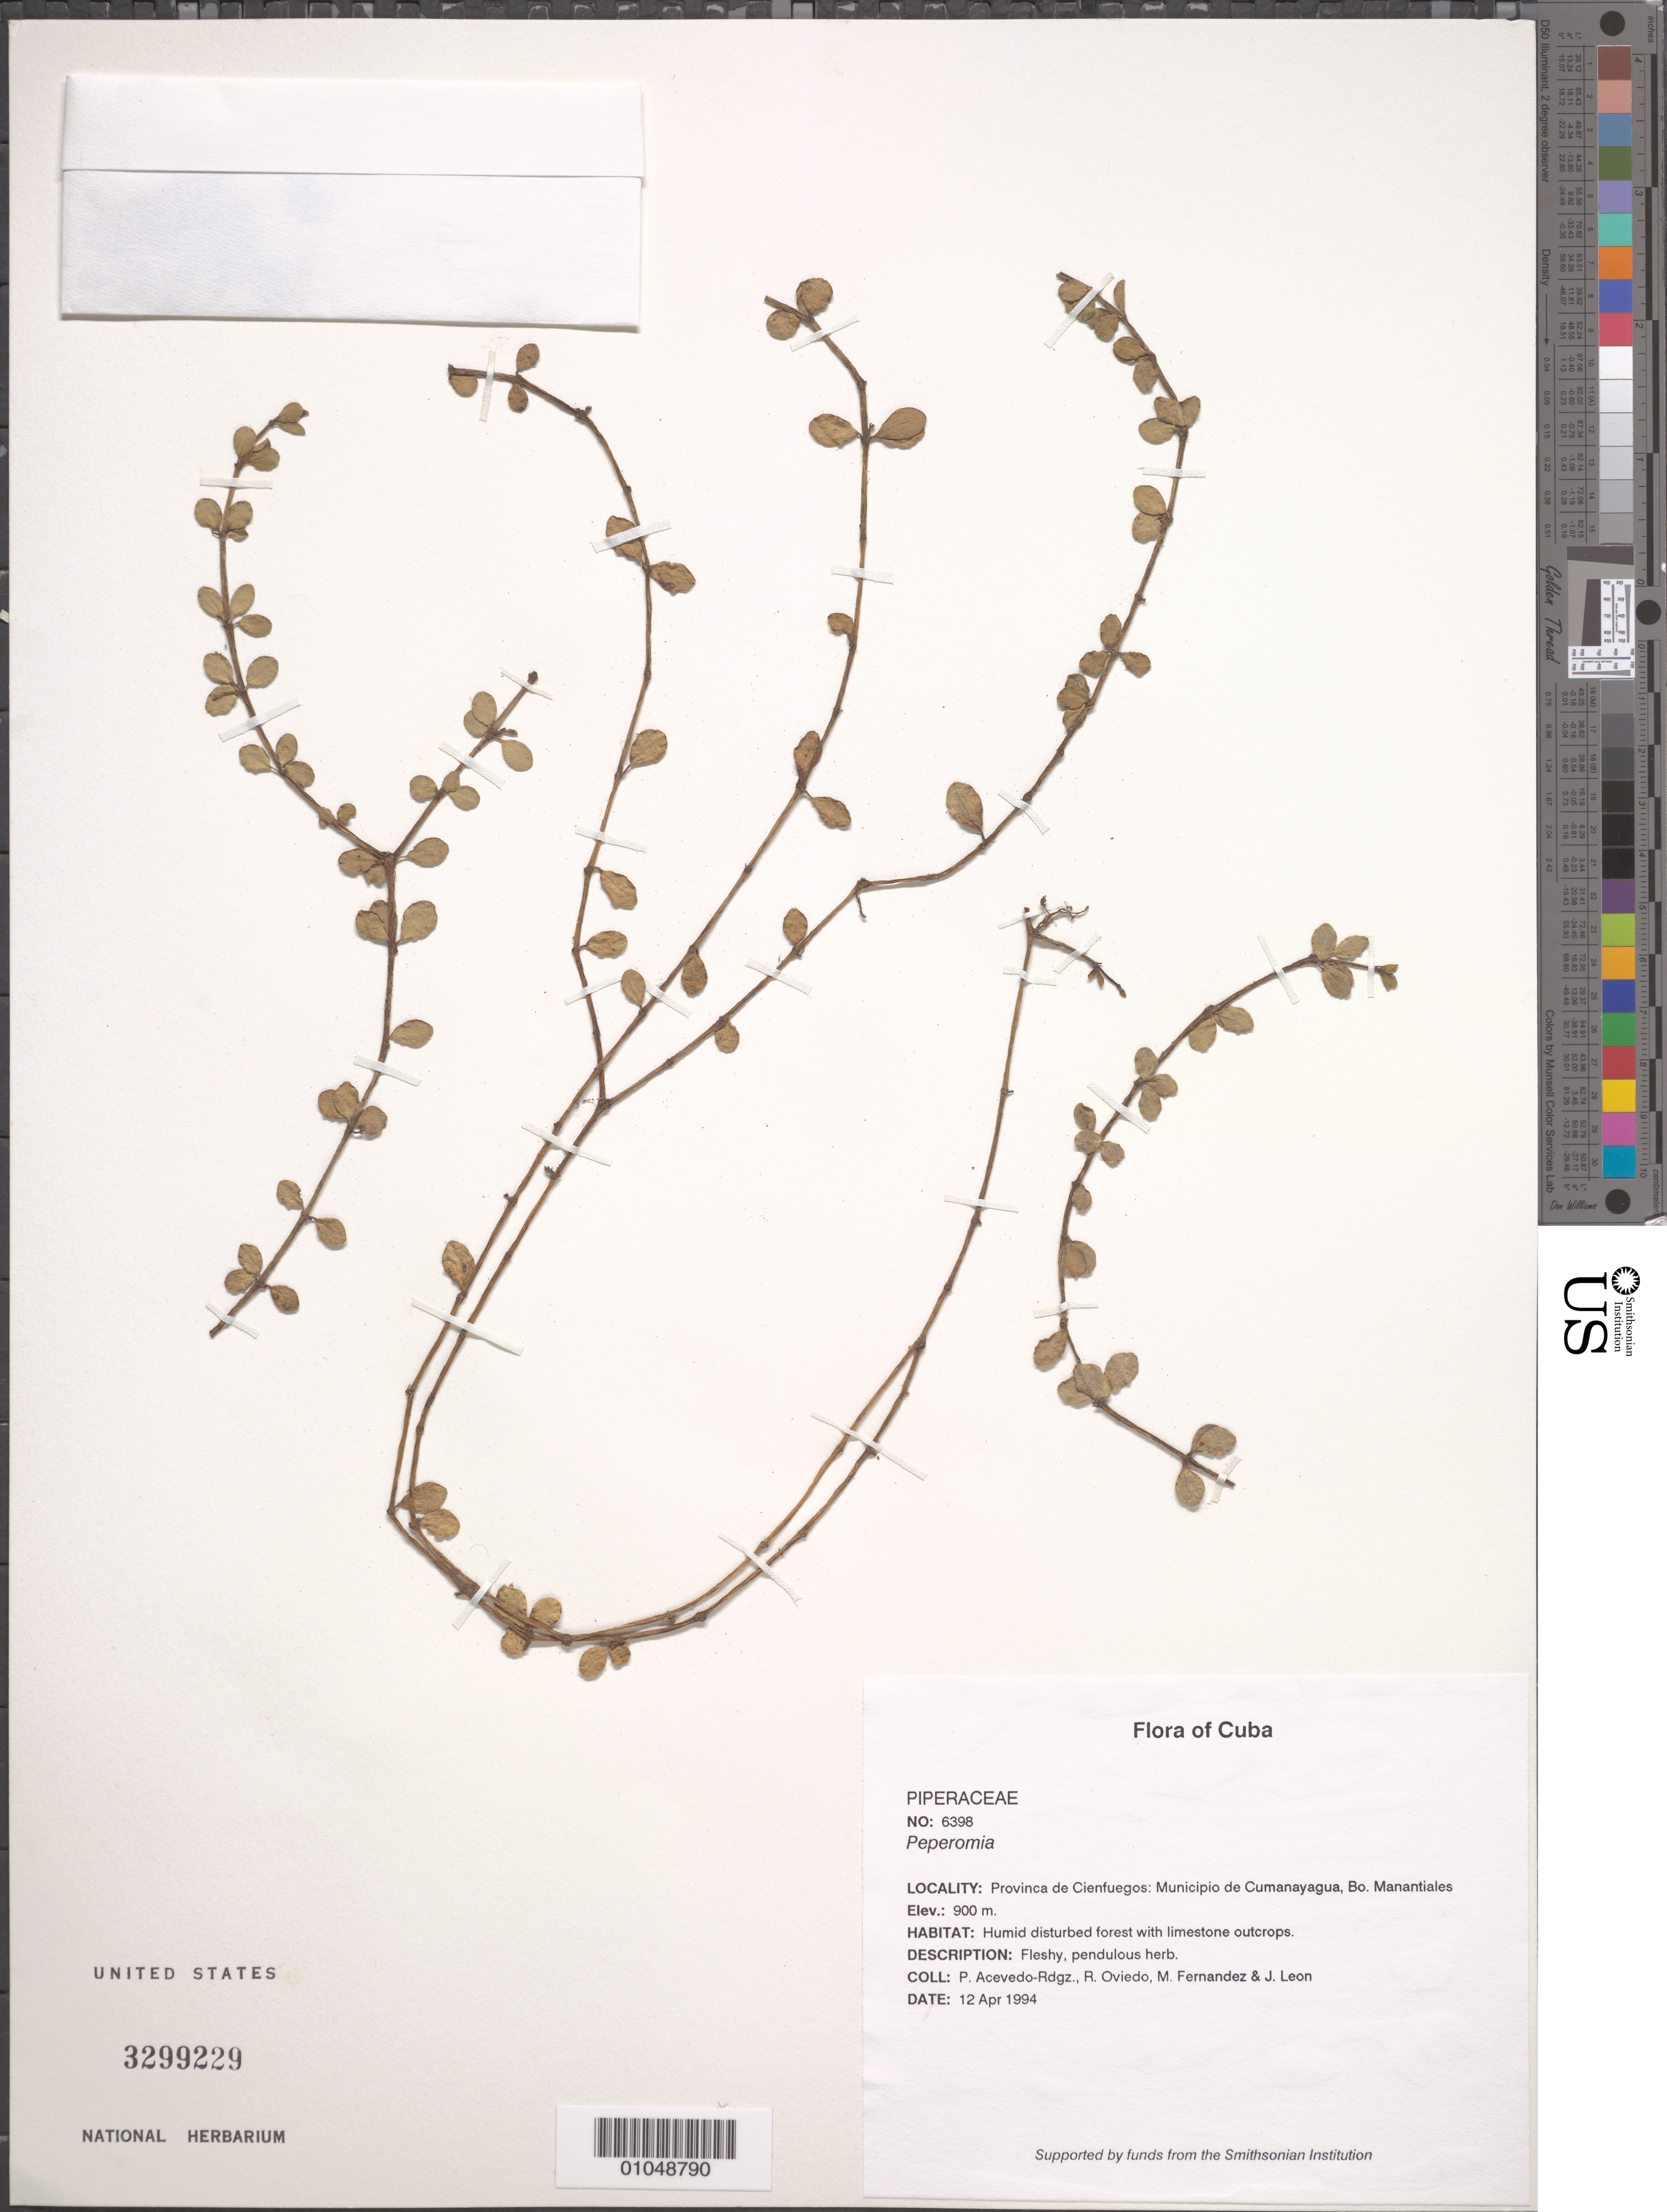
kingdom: Plantae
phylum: Tracheophyta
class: Magnoliopsida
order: Piperales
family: Piperaceae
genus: Peperomia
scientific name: Peperomia sp.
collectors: P. Acevedo-Rodr., R. Oviedo, M. Fernández & J. León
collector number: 6398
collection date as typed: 12 Apr 1994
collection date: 1994-04-12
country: Cuba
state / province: Cienfuegos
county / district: Municipio de Cumanayagua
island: Cuba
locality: Bo Manantiales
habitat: Humid disturbed forest with limestone outcrops.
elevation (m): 900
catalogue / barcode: US 3299229